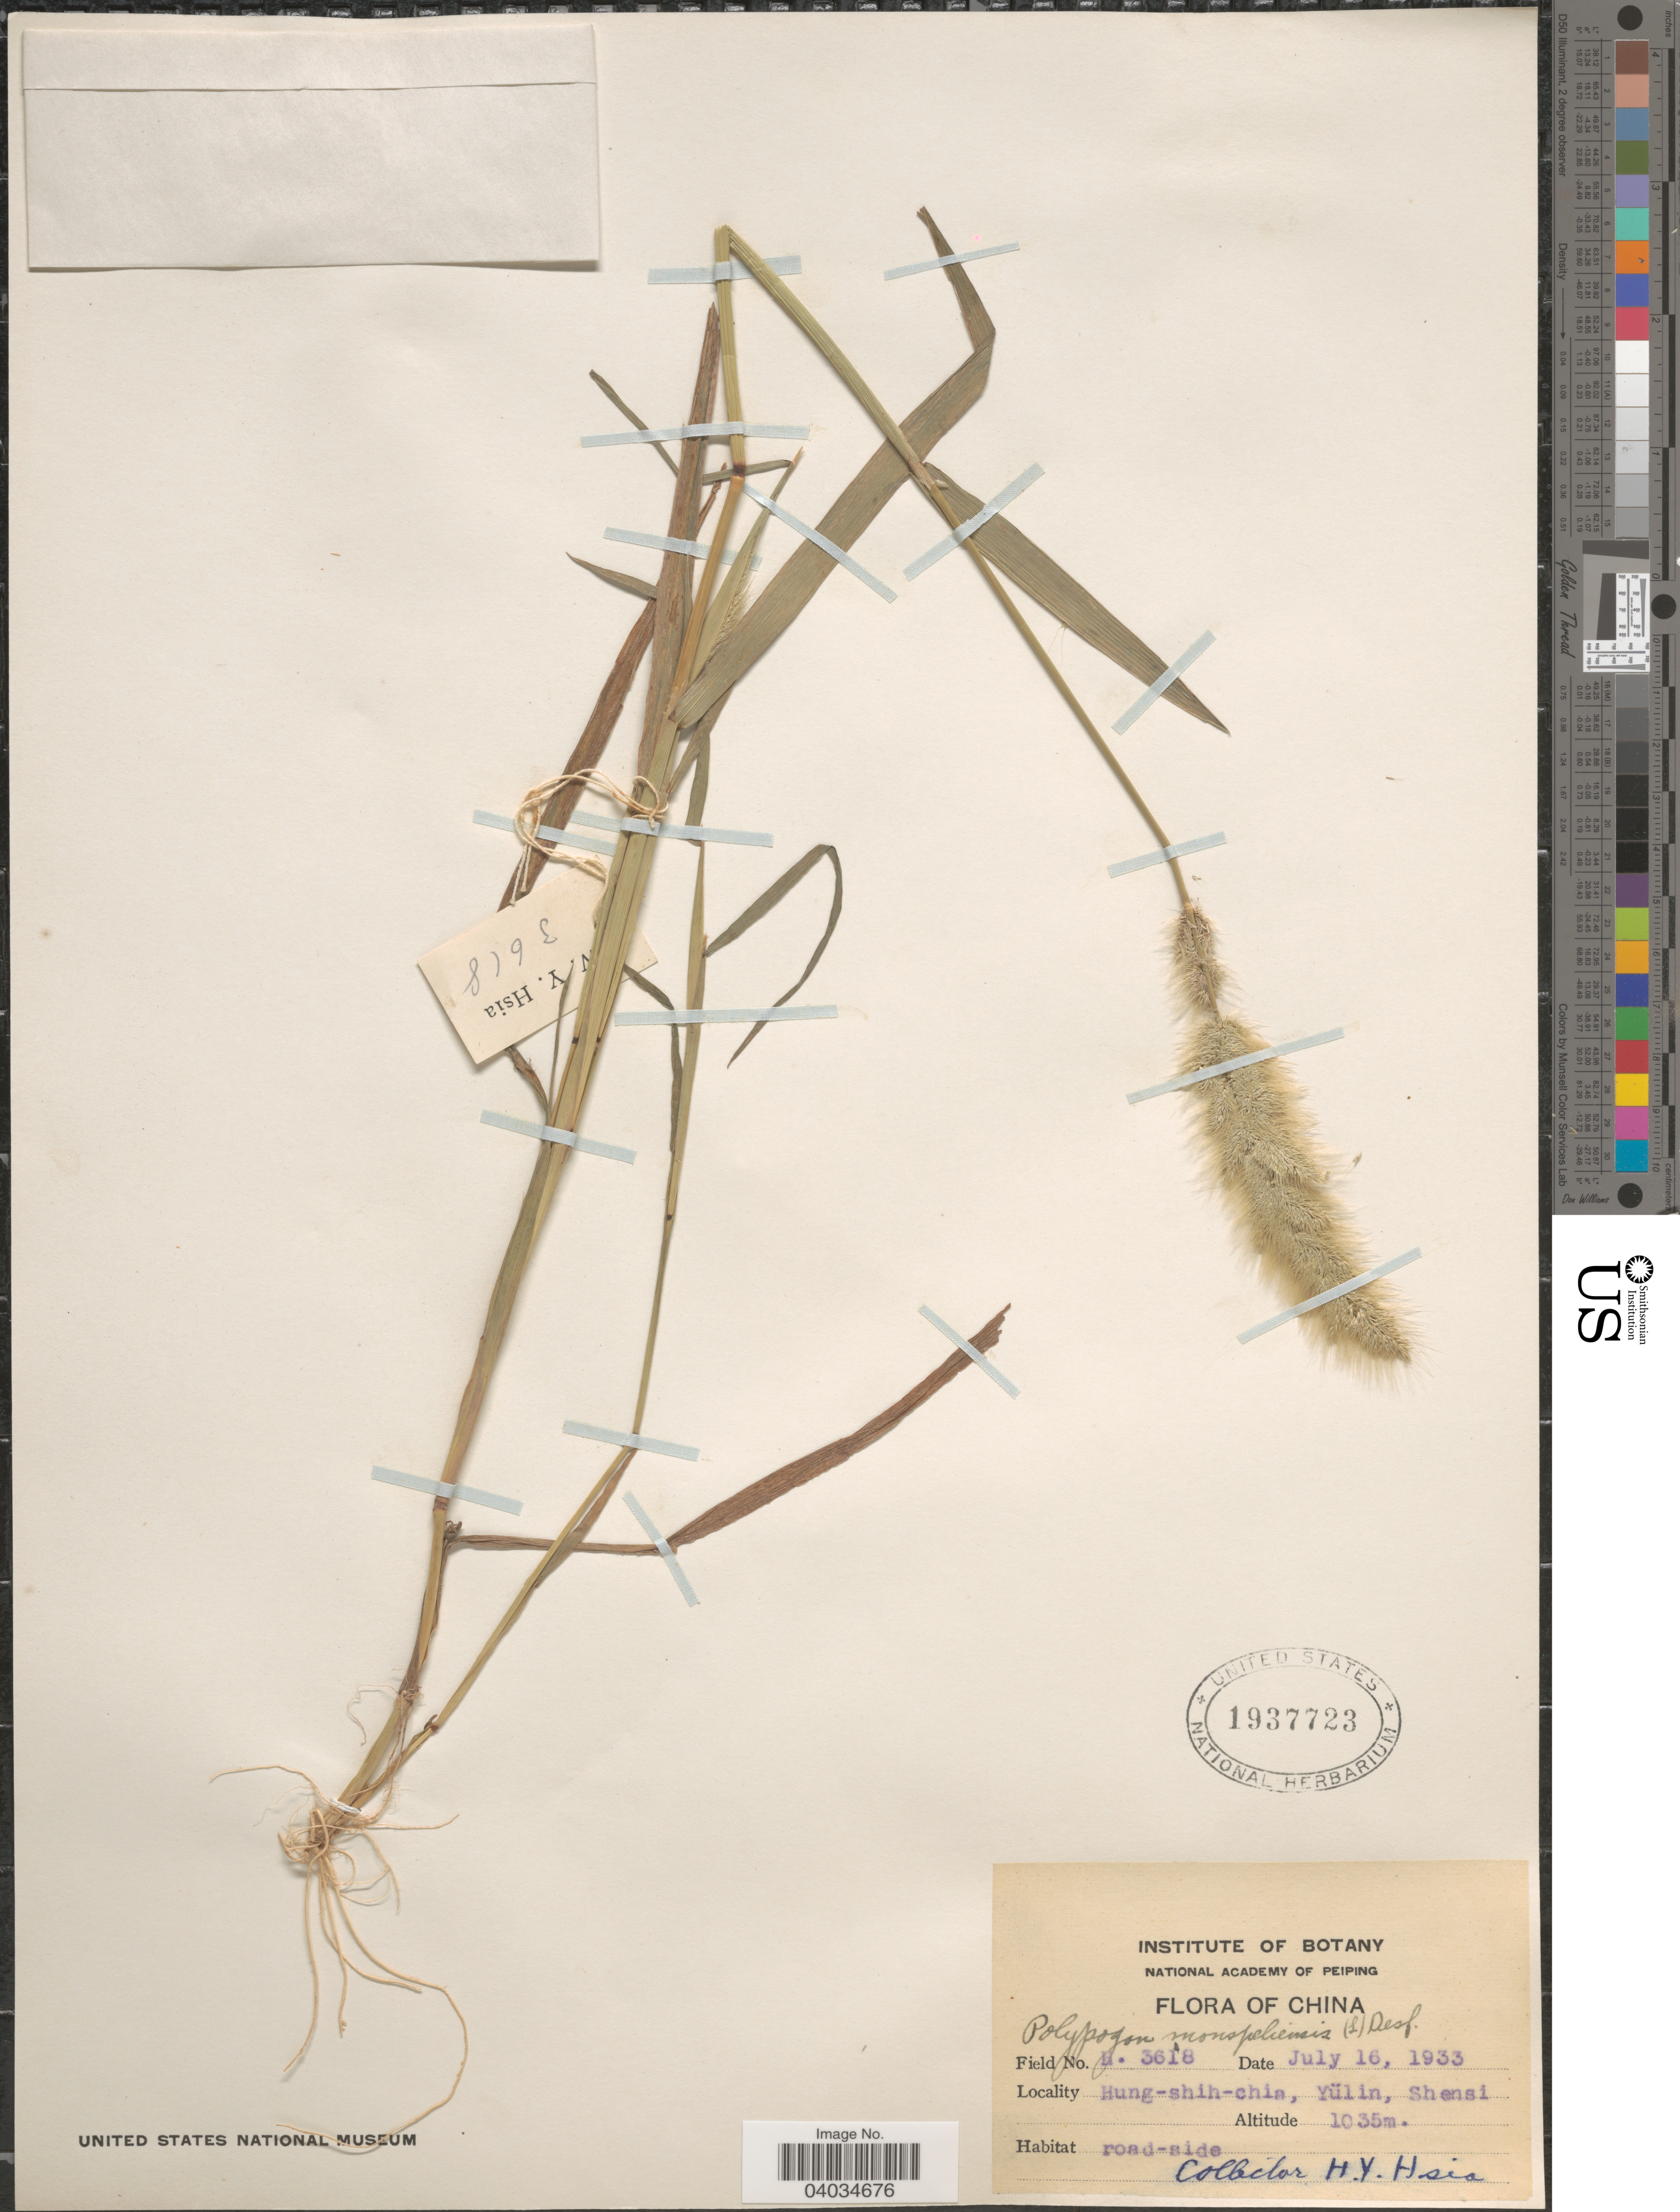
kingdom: Plantae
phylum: Tracheophyta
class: Liliopsida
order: Poales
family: Poaceae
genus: Polypogon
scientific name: Polypogon monspeliensis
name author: (L.) Desf.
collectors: H. Hsia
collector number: H3618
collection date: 1933-07-16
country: China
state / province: Shaanxi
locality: Hung-shih-chin, Yülin, Shensi.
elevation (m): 1035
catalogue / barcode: US 1937723